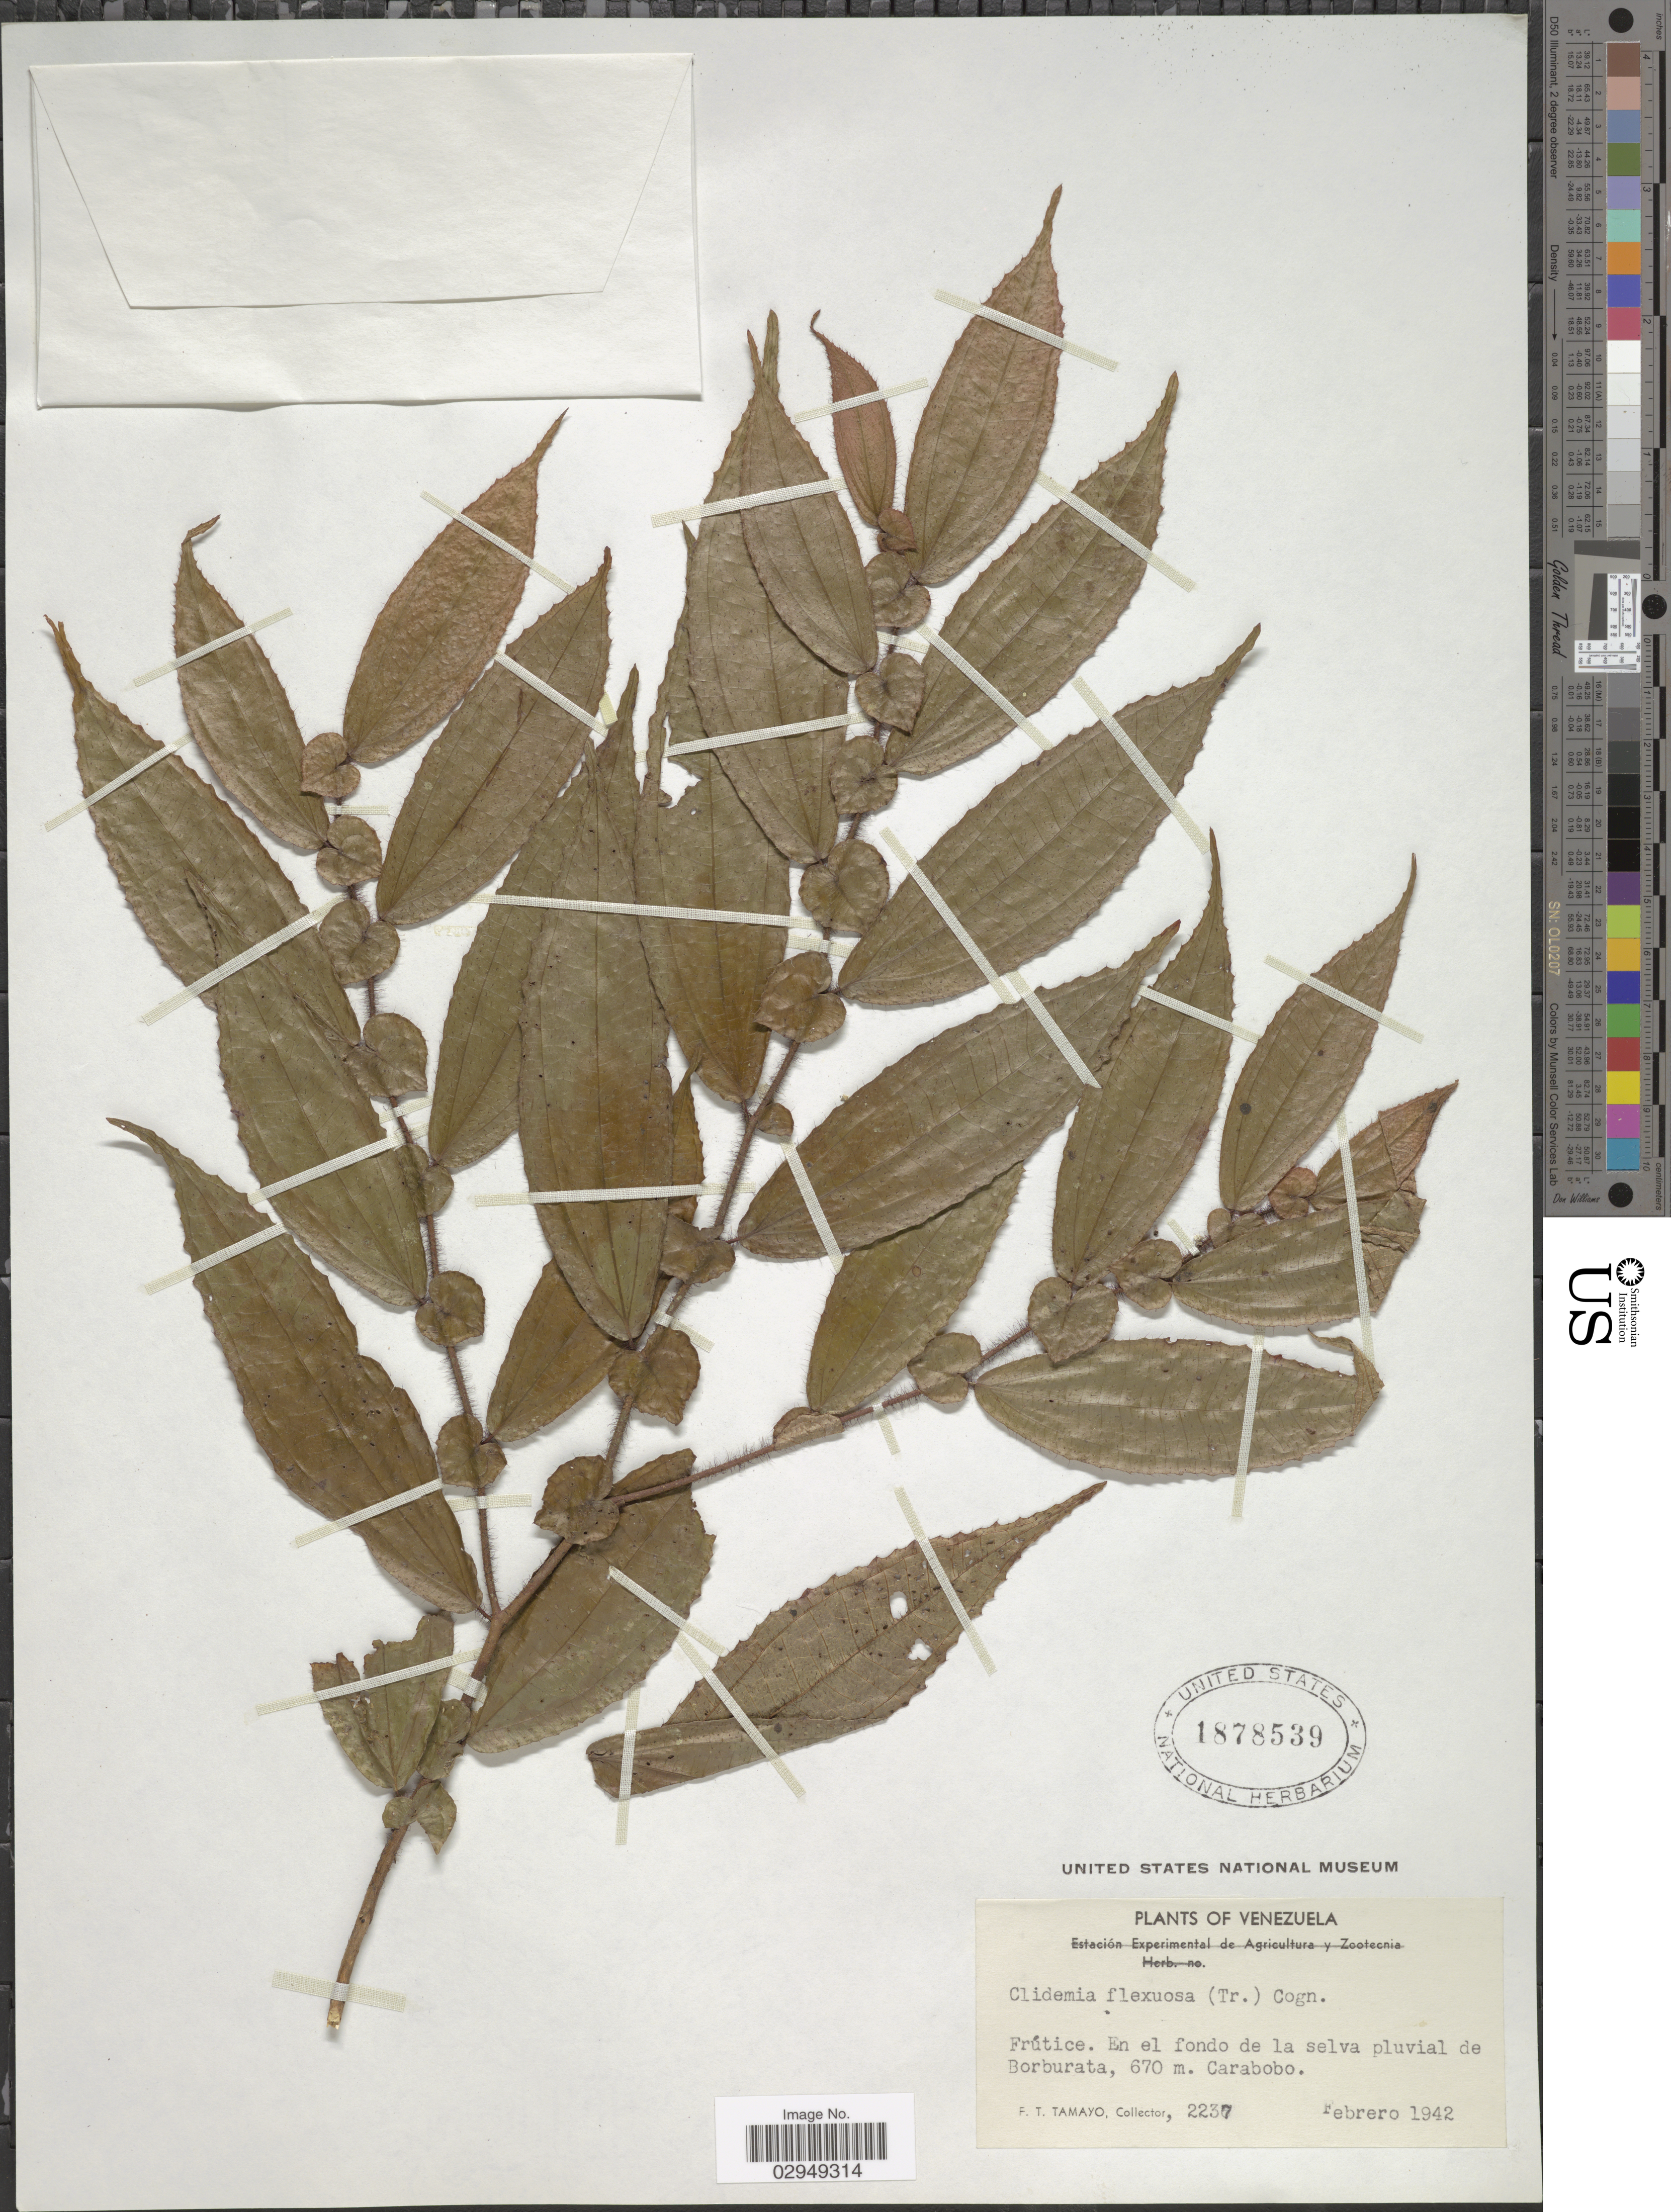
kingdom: Plantae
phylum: Tracheophyta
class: Magnoliopsida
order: Myrtales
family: Melastomataceae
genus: Clidemia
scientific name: Clidemia flexuosa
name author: (Triana) Cogn.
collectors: F. Tamayo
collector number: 2237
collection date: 1942-02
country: Venezuela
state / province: Carabobo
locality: Frútice. En el fondo del la selva pluvial de Borburata, Carabobo.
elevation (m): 670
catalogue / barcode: US 1878539